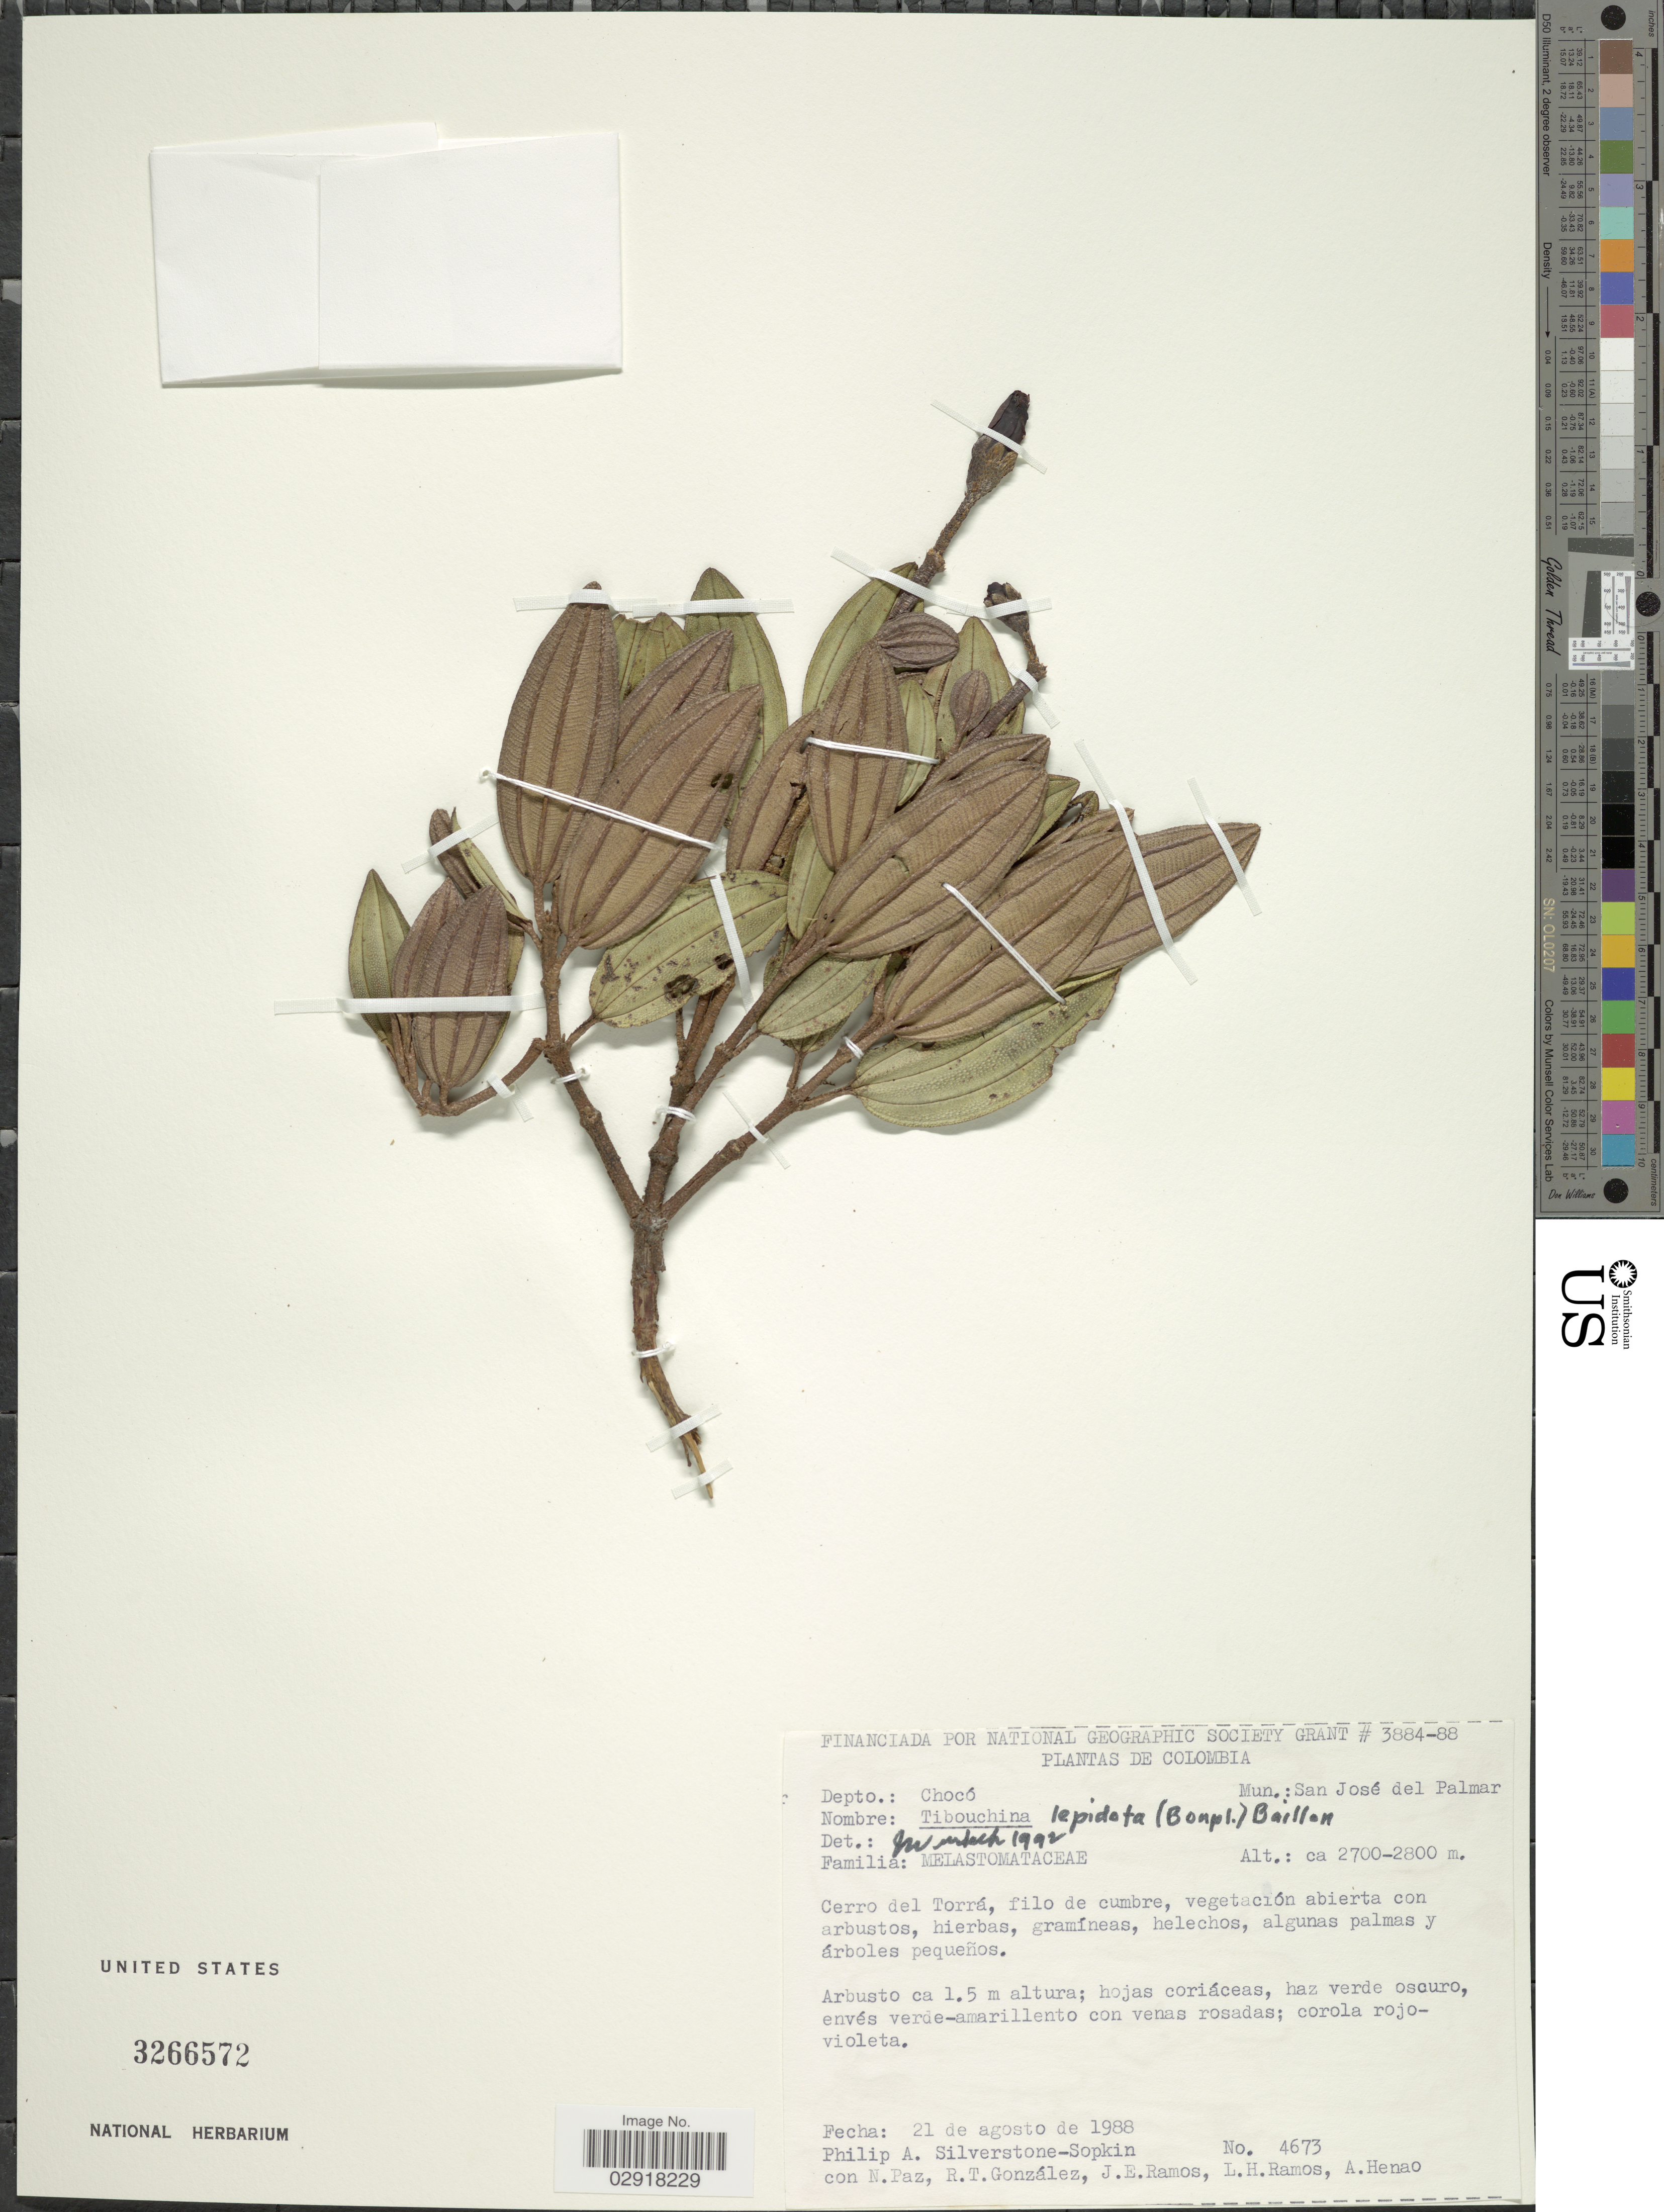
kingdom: Plantae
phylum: Tracheophyta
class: Magnoliopsida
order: Myrtales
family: Melastomataceae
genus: Andesanthus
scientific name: Andesanthus lepidotus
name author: (Humb. & Bonpl.) P.J.F. Guim. & Michelang.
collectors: P. A. Silverstone-Sopkin, N. Paz, R. Gonzalez, J. E. Ramos & et al.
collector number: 4673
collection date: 1988-08-21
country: Colombia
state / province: Chocó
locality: Depto.: Chocó. Mun.: San José del Palmar. Cerro del Torrá, filo de cumbre.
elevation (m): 2700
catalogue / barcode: US 3266572